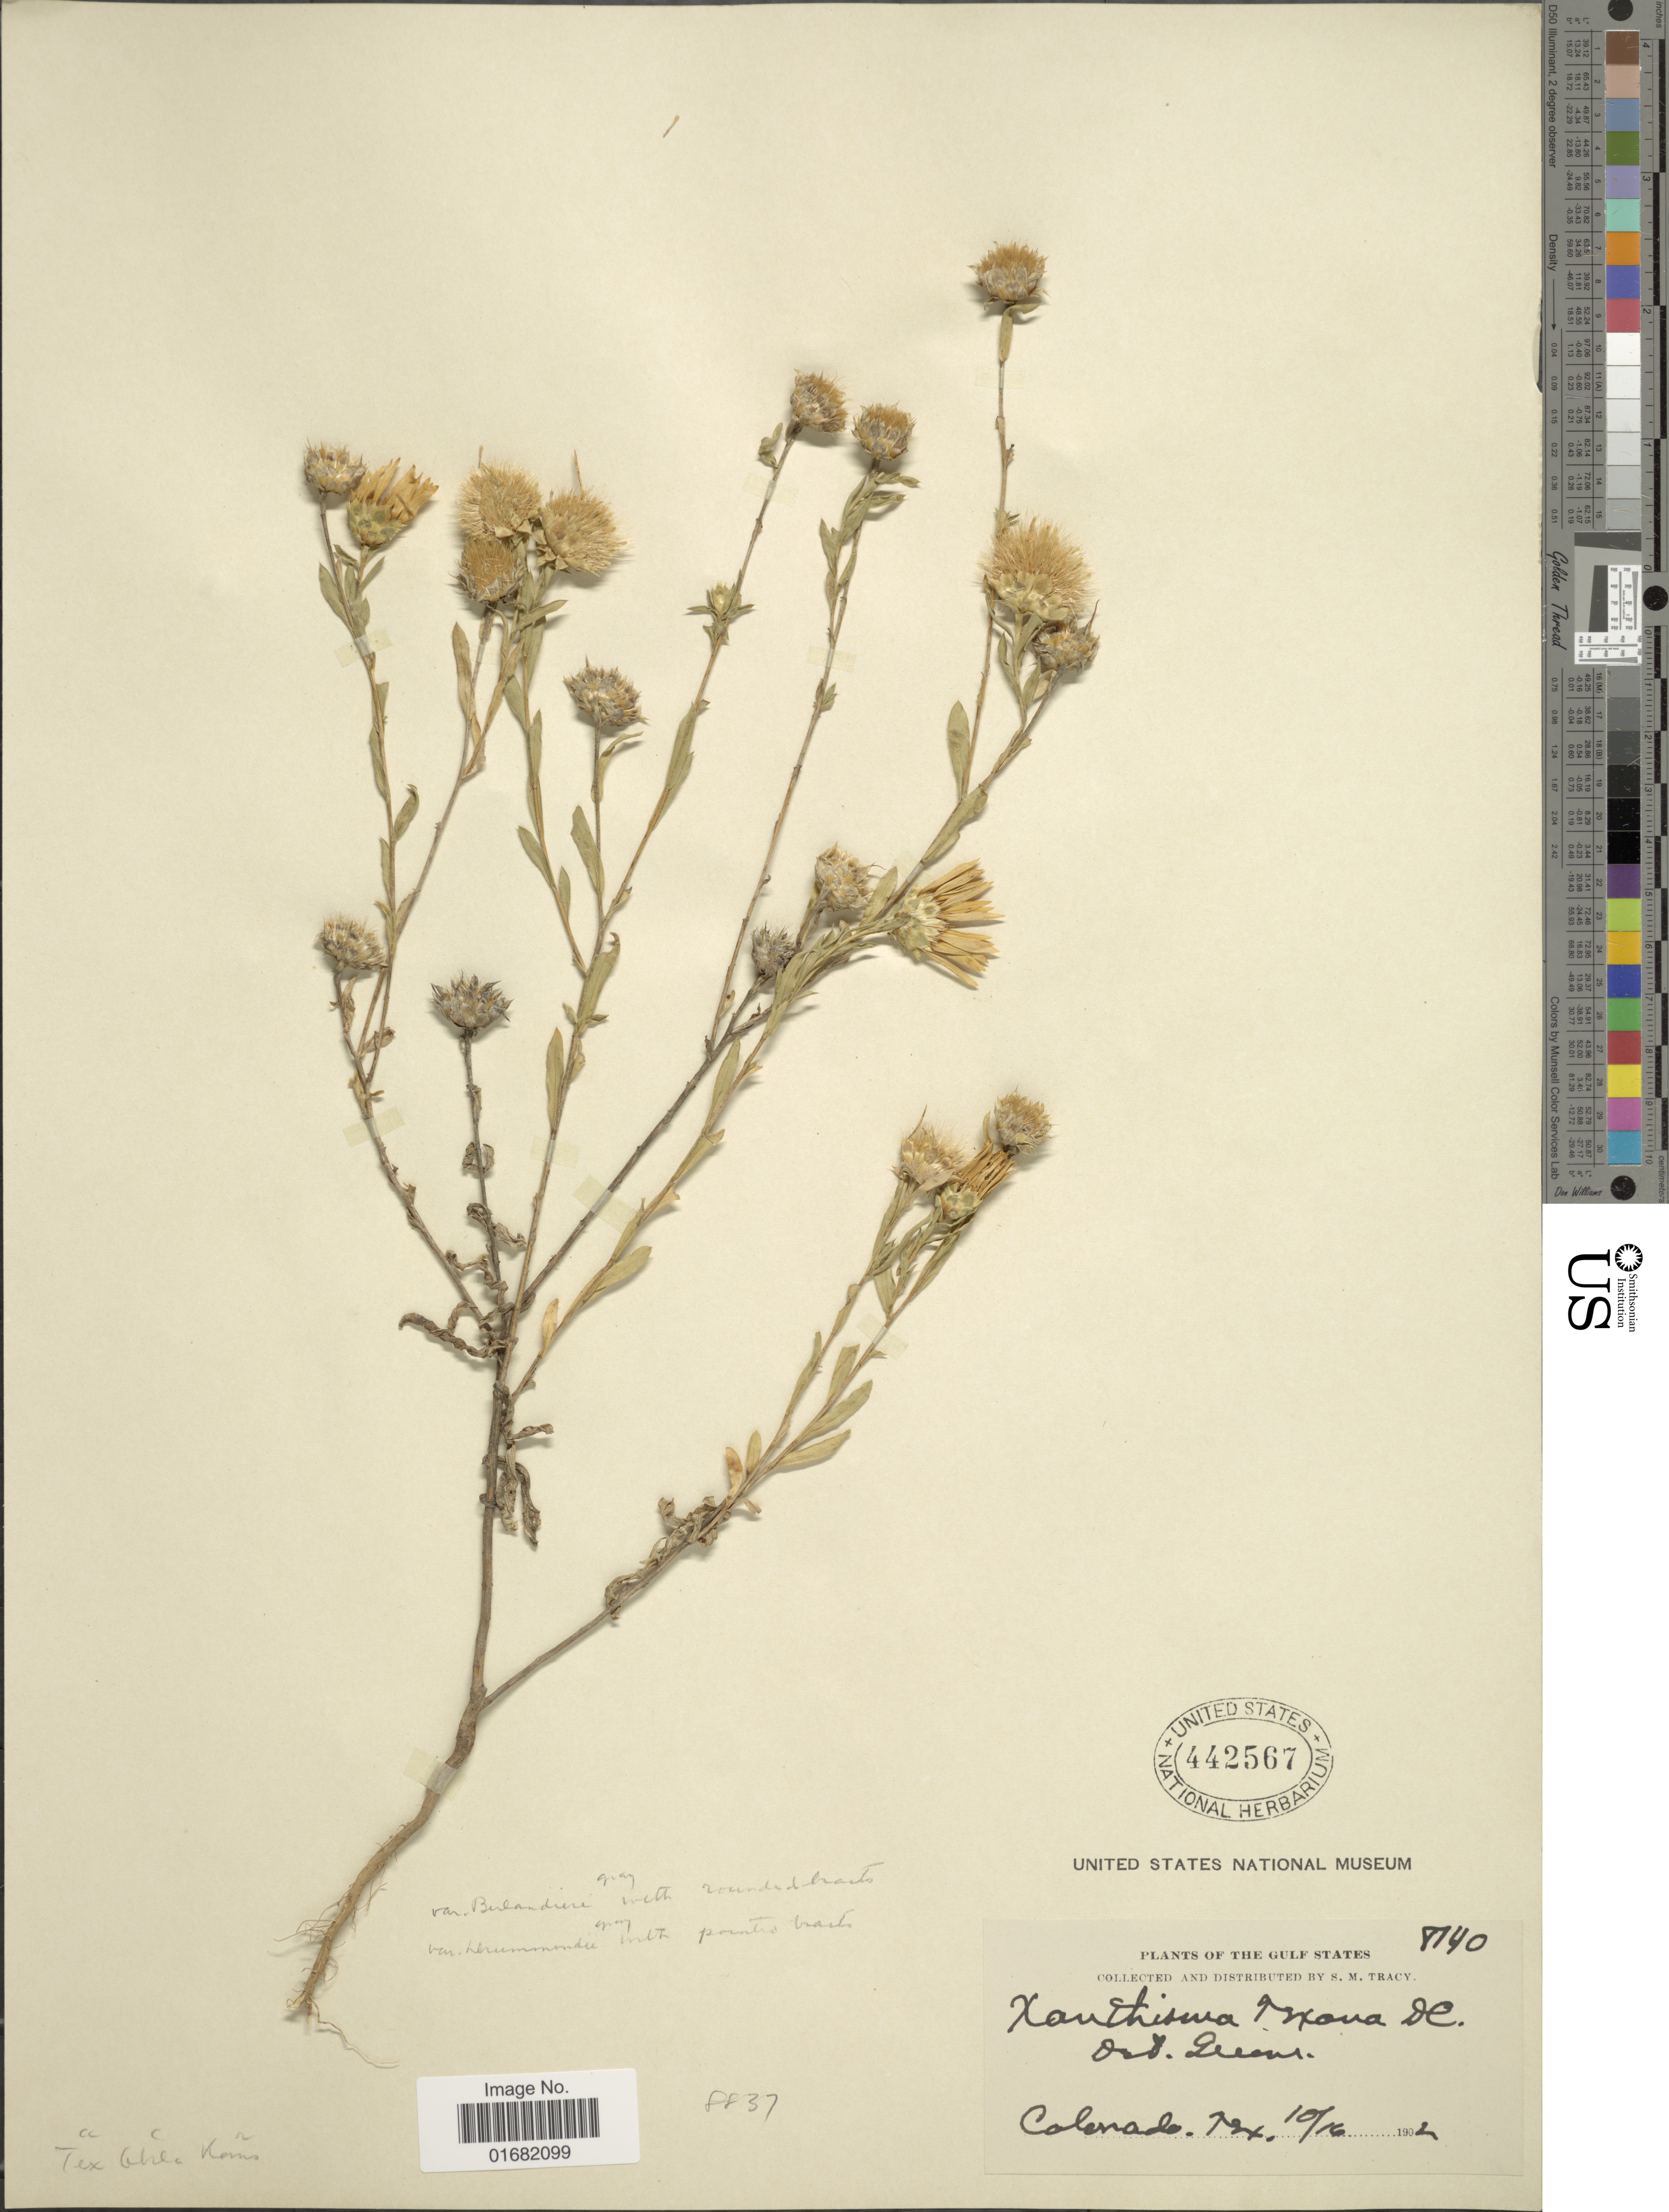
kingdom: Plantae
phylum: Tracheophyta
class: Magnoliopsida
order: Asterales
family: Asteraceae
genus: Xanthisma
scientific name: Xanthisma texanum subsp. texanum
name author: DC.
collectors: S. M. Tracy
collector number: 8140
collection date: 1902-10-16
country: United States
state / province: Colorado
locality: Gulf States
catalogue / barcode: US 442567